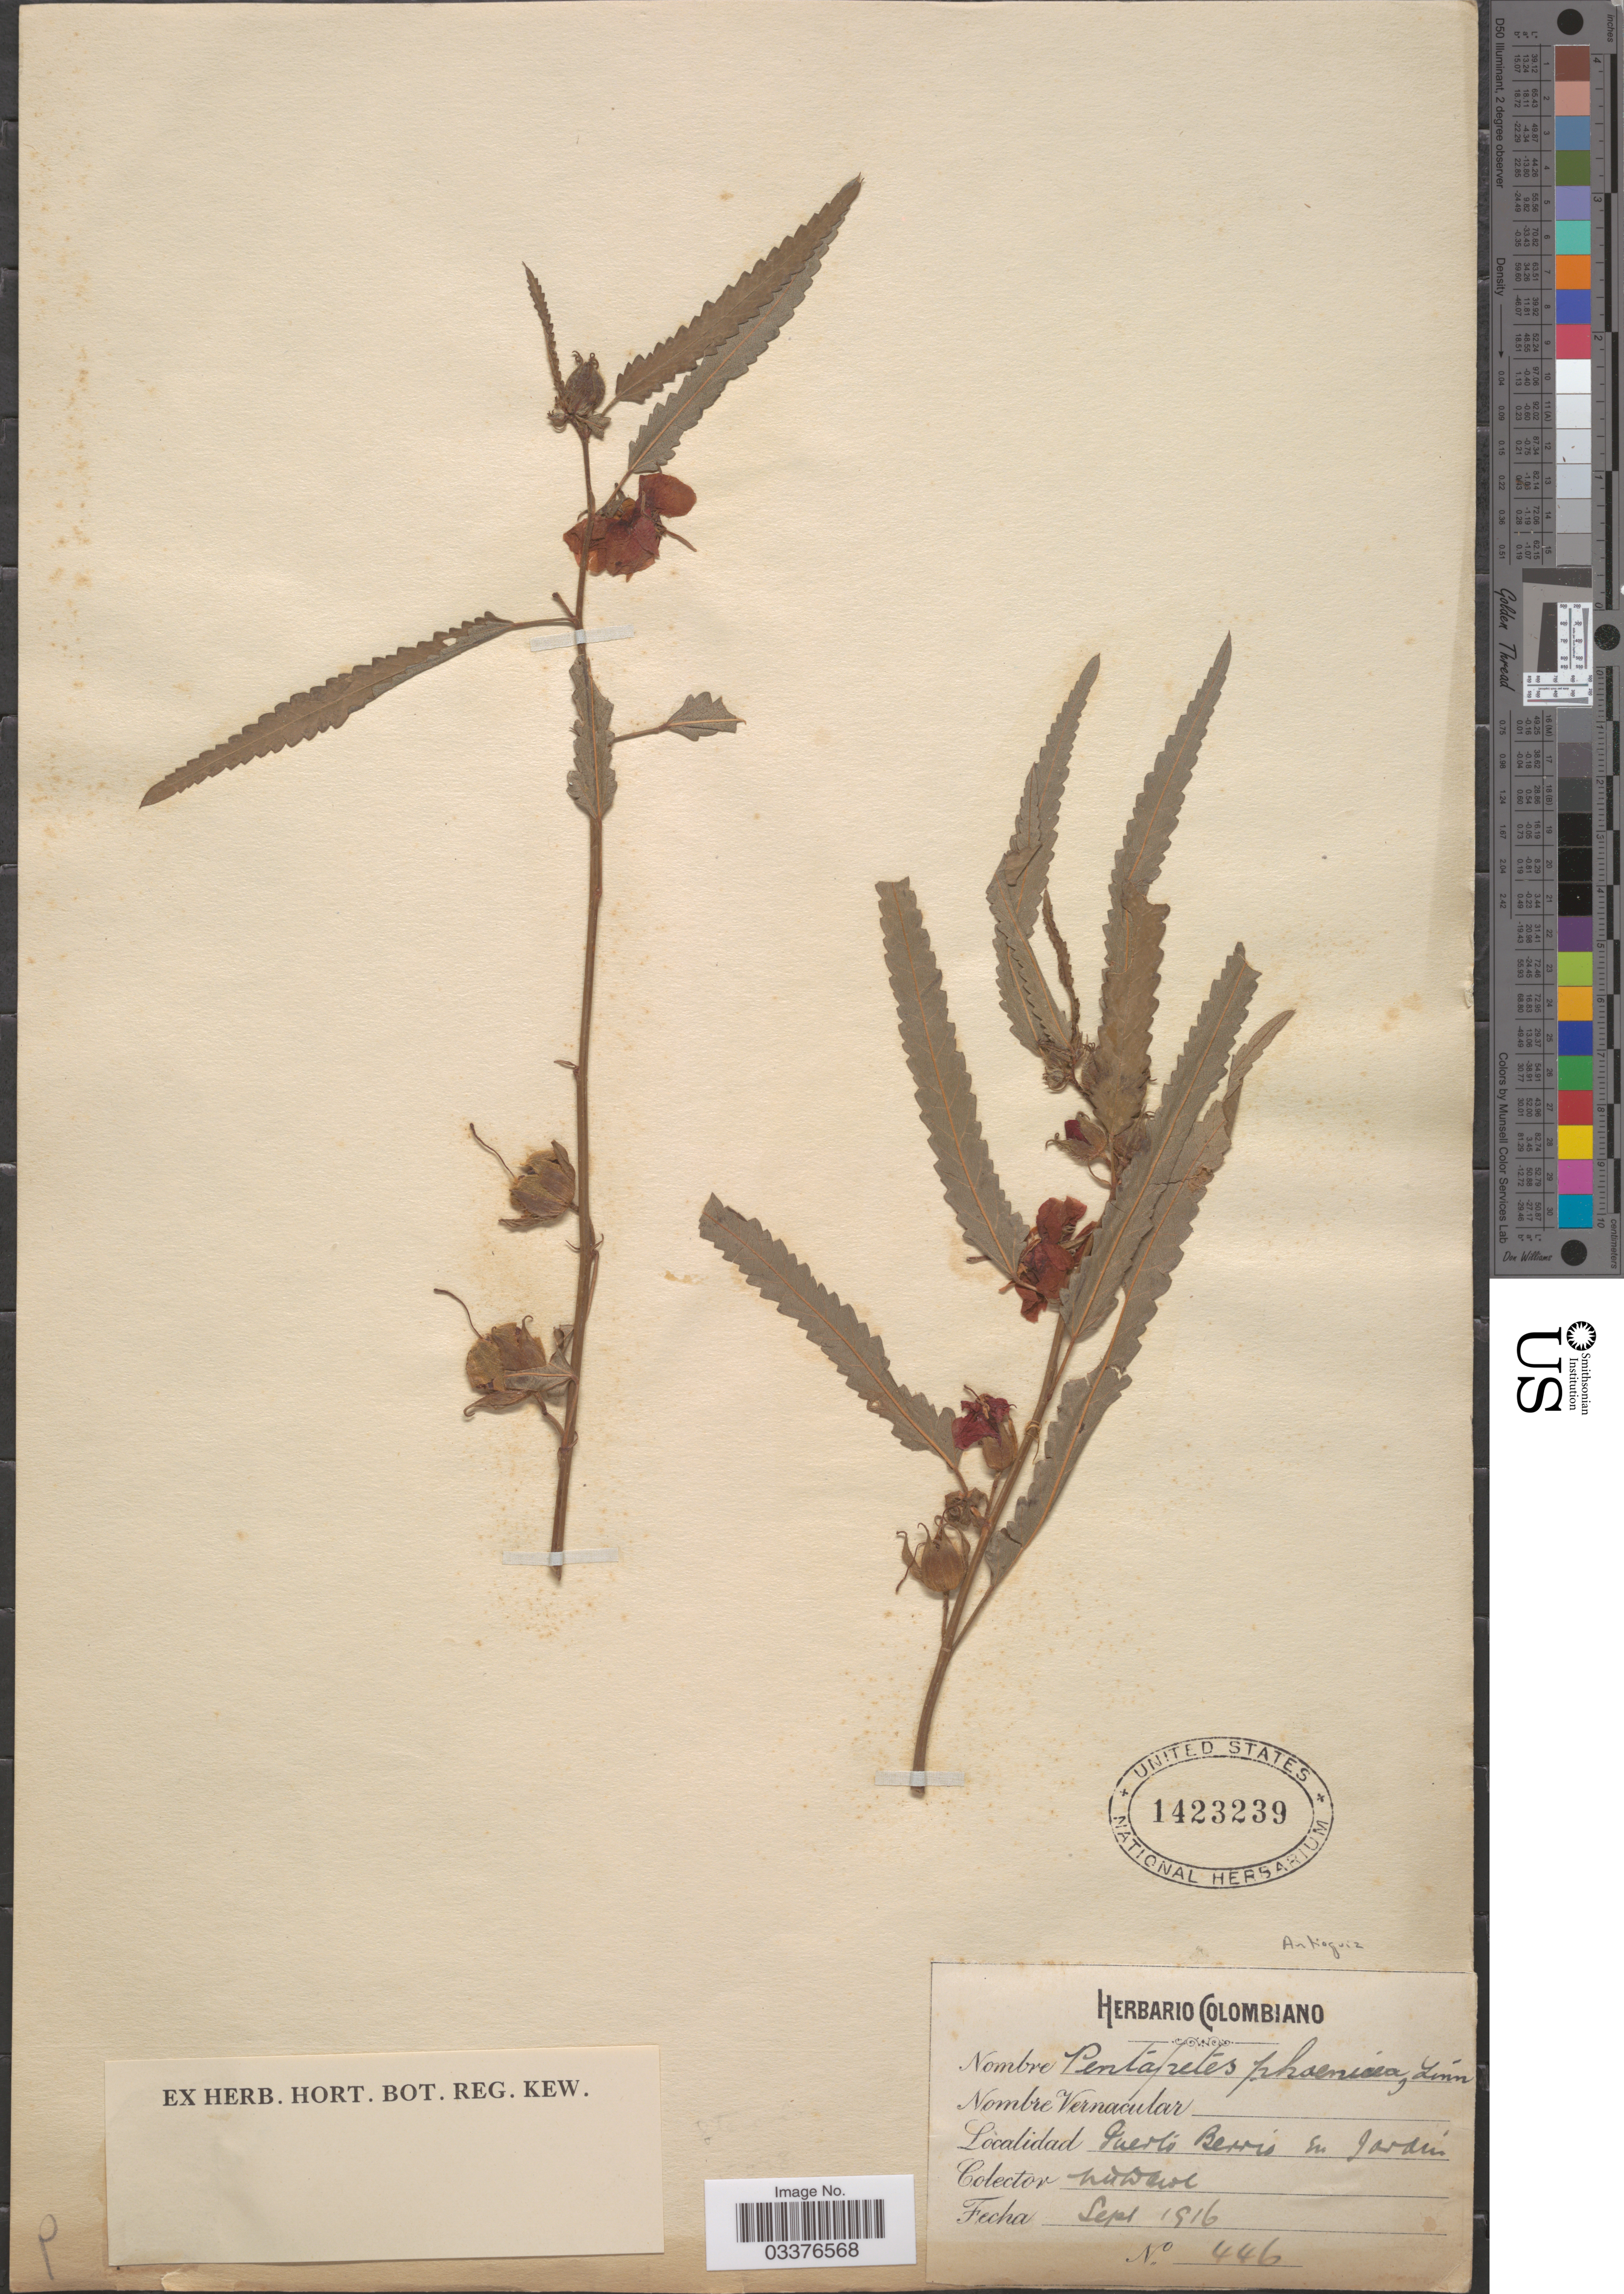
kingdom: Plantae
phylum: Tracheophyta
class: Magnoliopsida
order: Malvales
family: Malvaceae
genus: Pentapetes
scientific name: Pentapetes phoenicea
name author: L.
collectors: M. T. Dawe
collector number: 446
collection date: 1916-09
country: Colombia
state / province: Antioquia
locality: Puerto Berrio. En Jardin.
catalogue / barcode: US 1423239